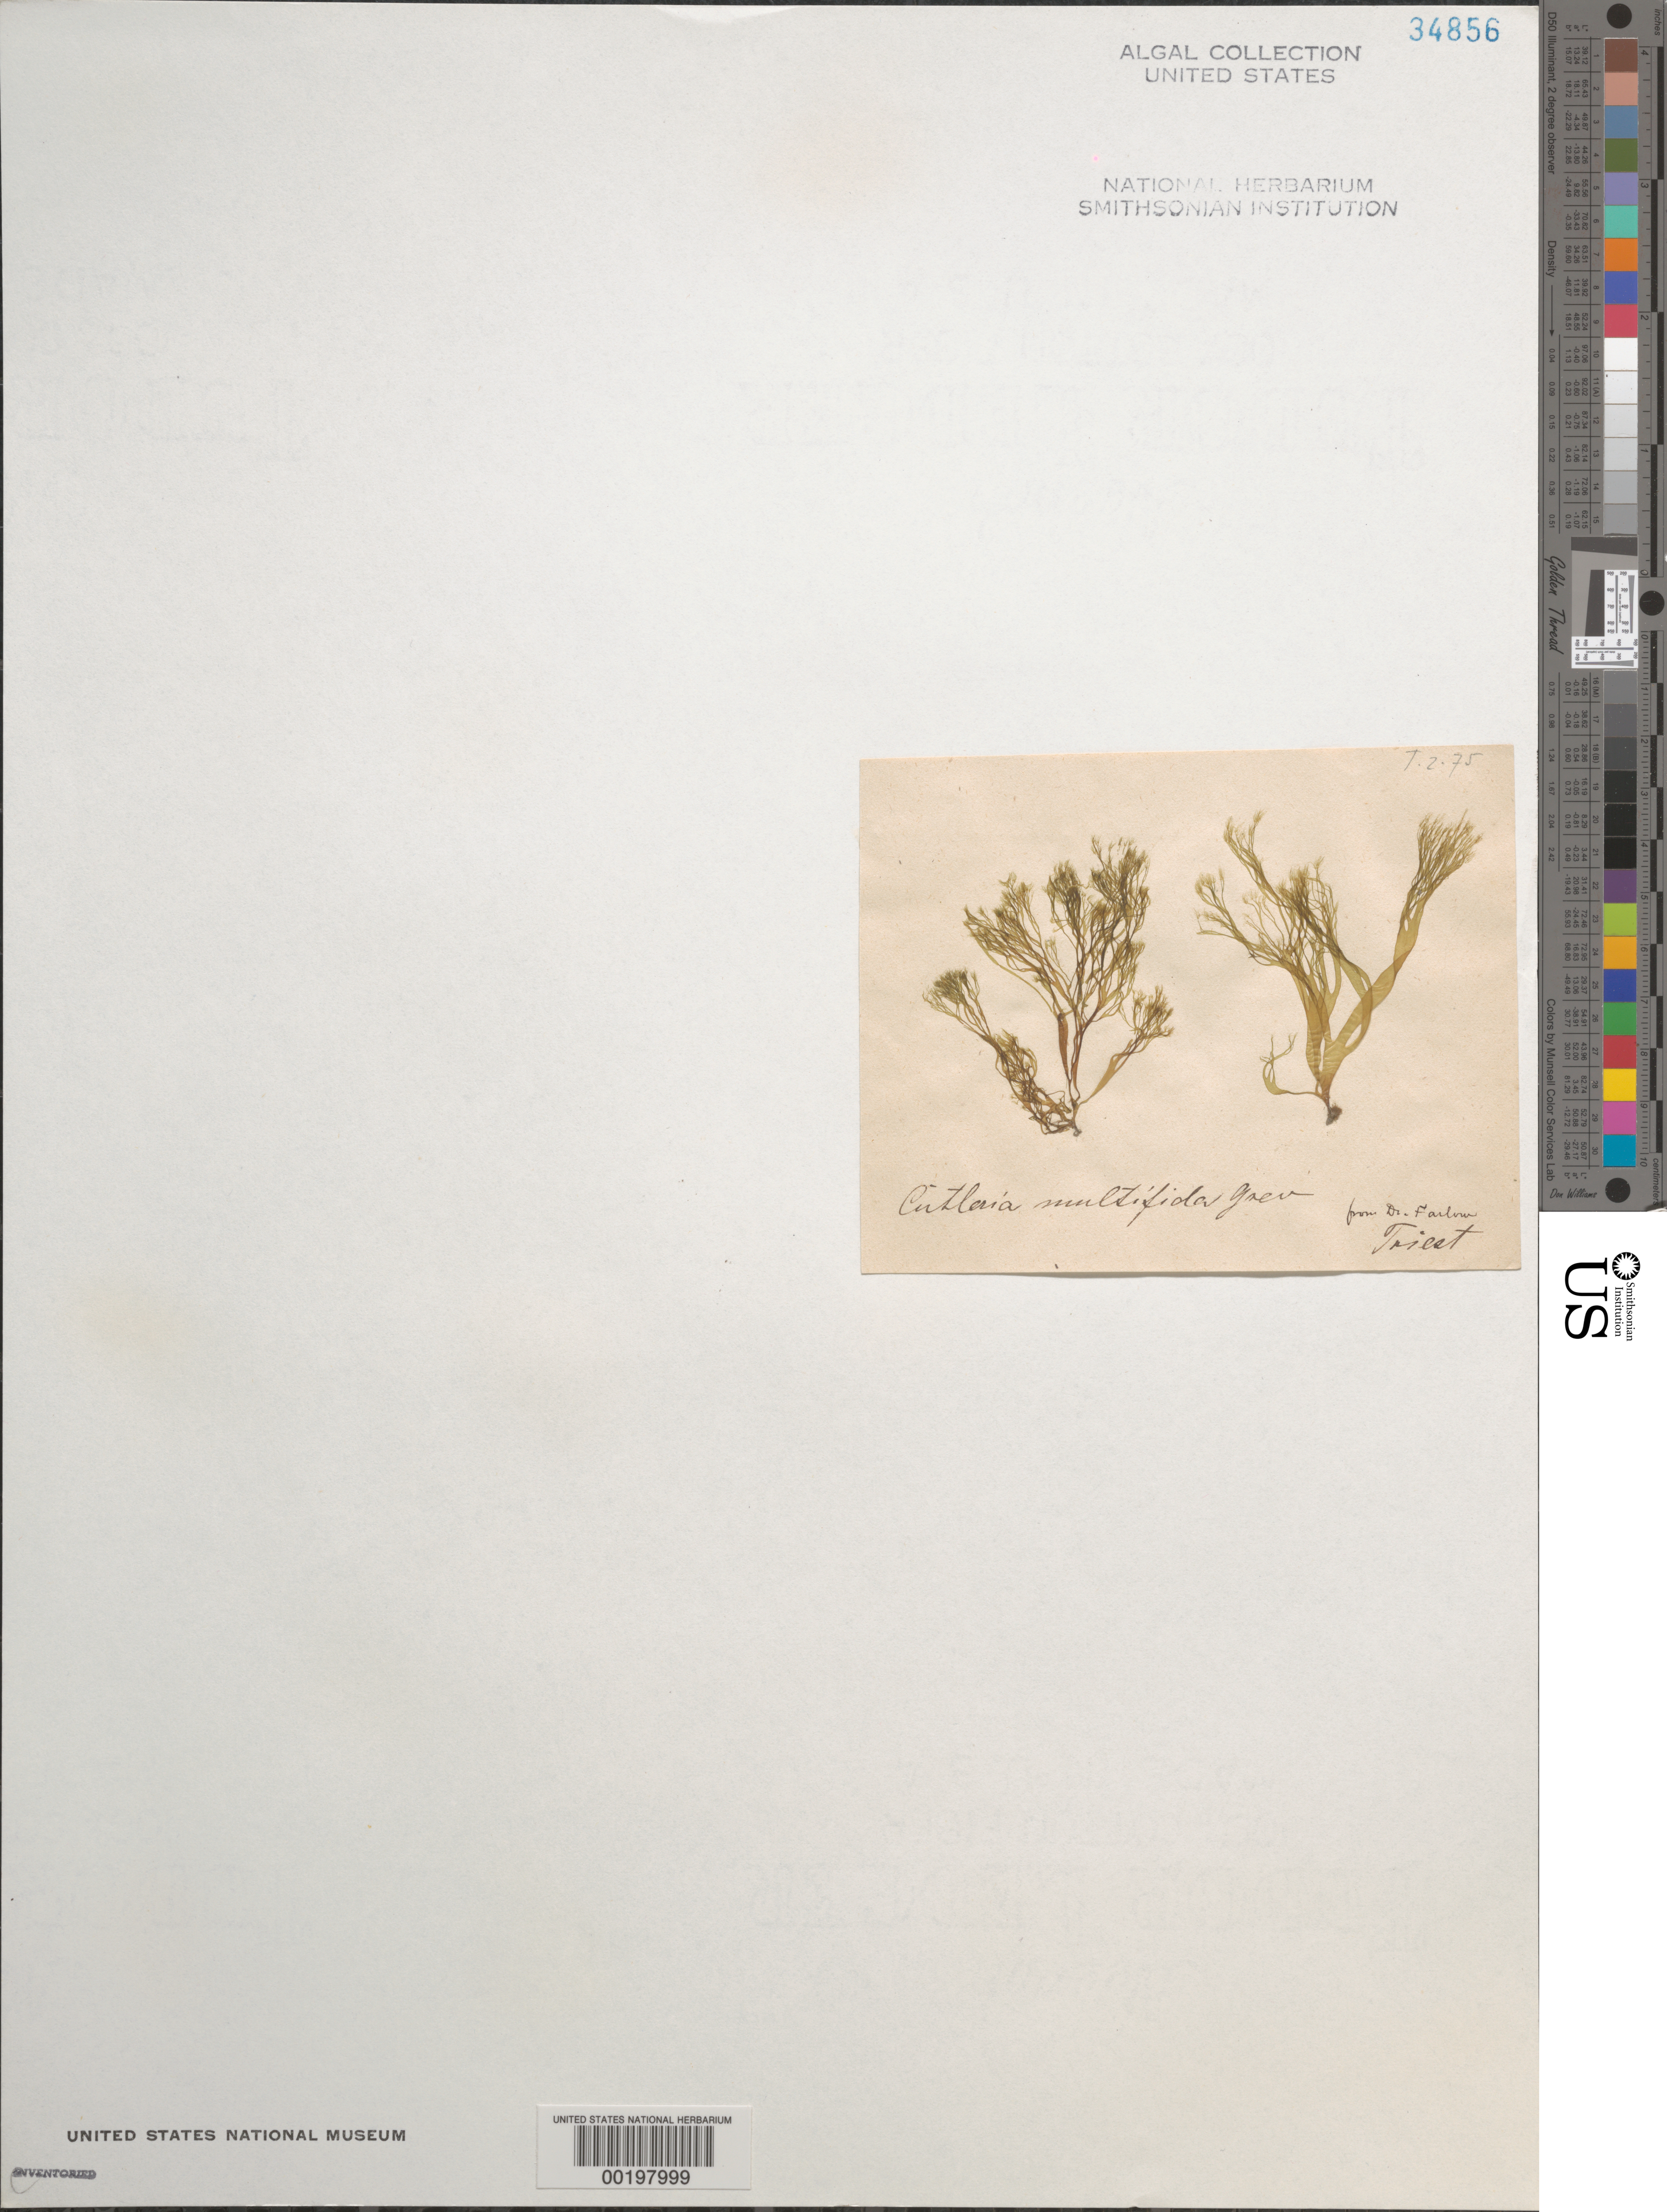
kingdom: Chromista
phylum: Ochrophyta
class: Phaeophyceae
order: Cutleriales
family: Cutleriaceae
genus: Cutleria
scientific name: Cutleria multifida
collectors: W. G. Farlow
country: Italy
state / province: Friuli-venezia Giulia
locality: Trieste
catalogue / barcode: US 34856